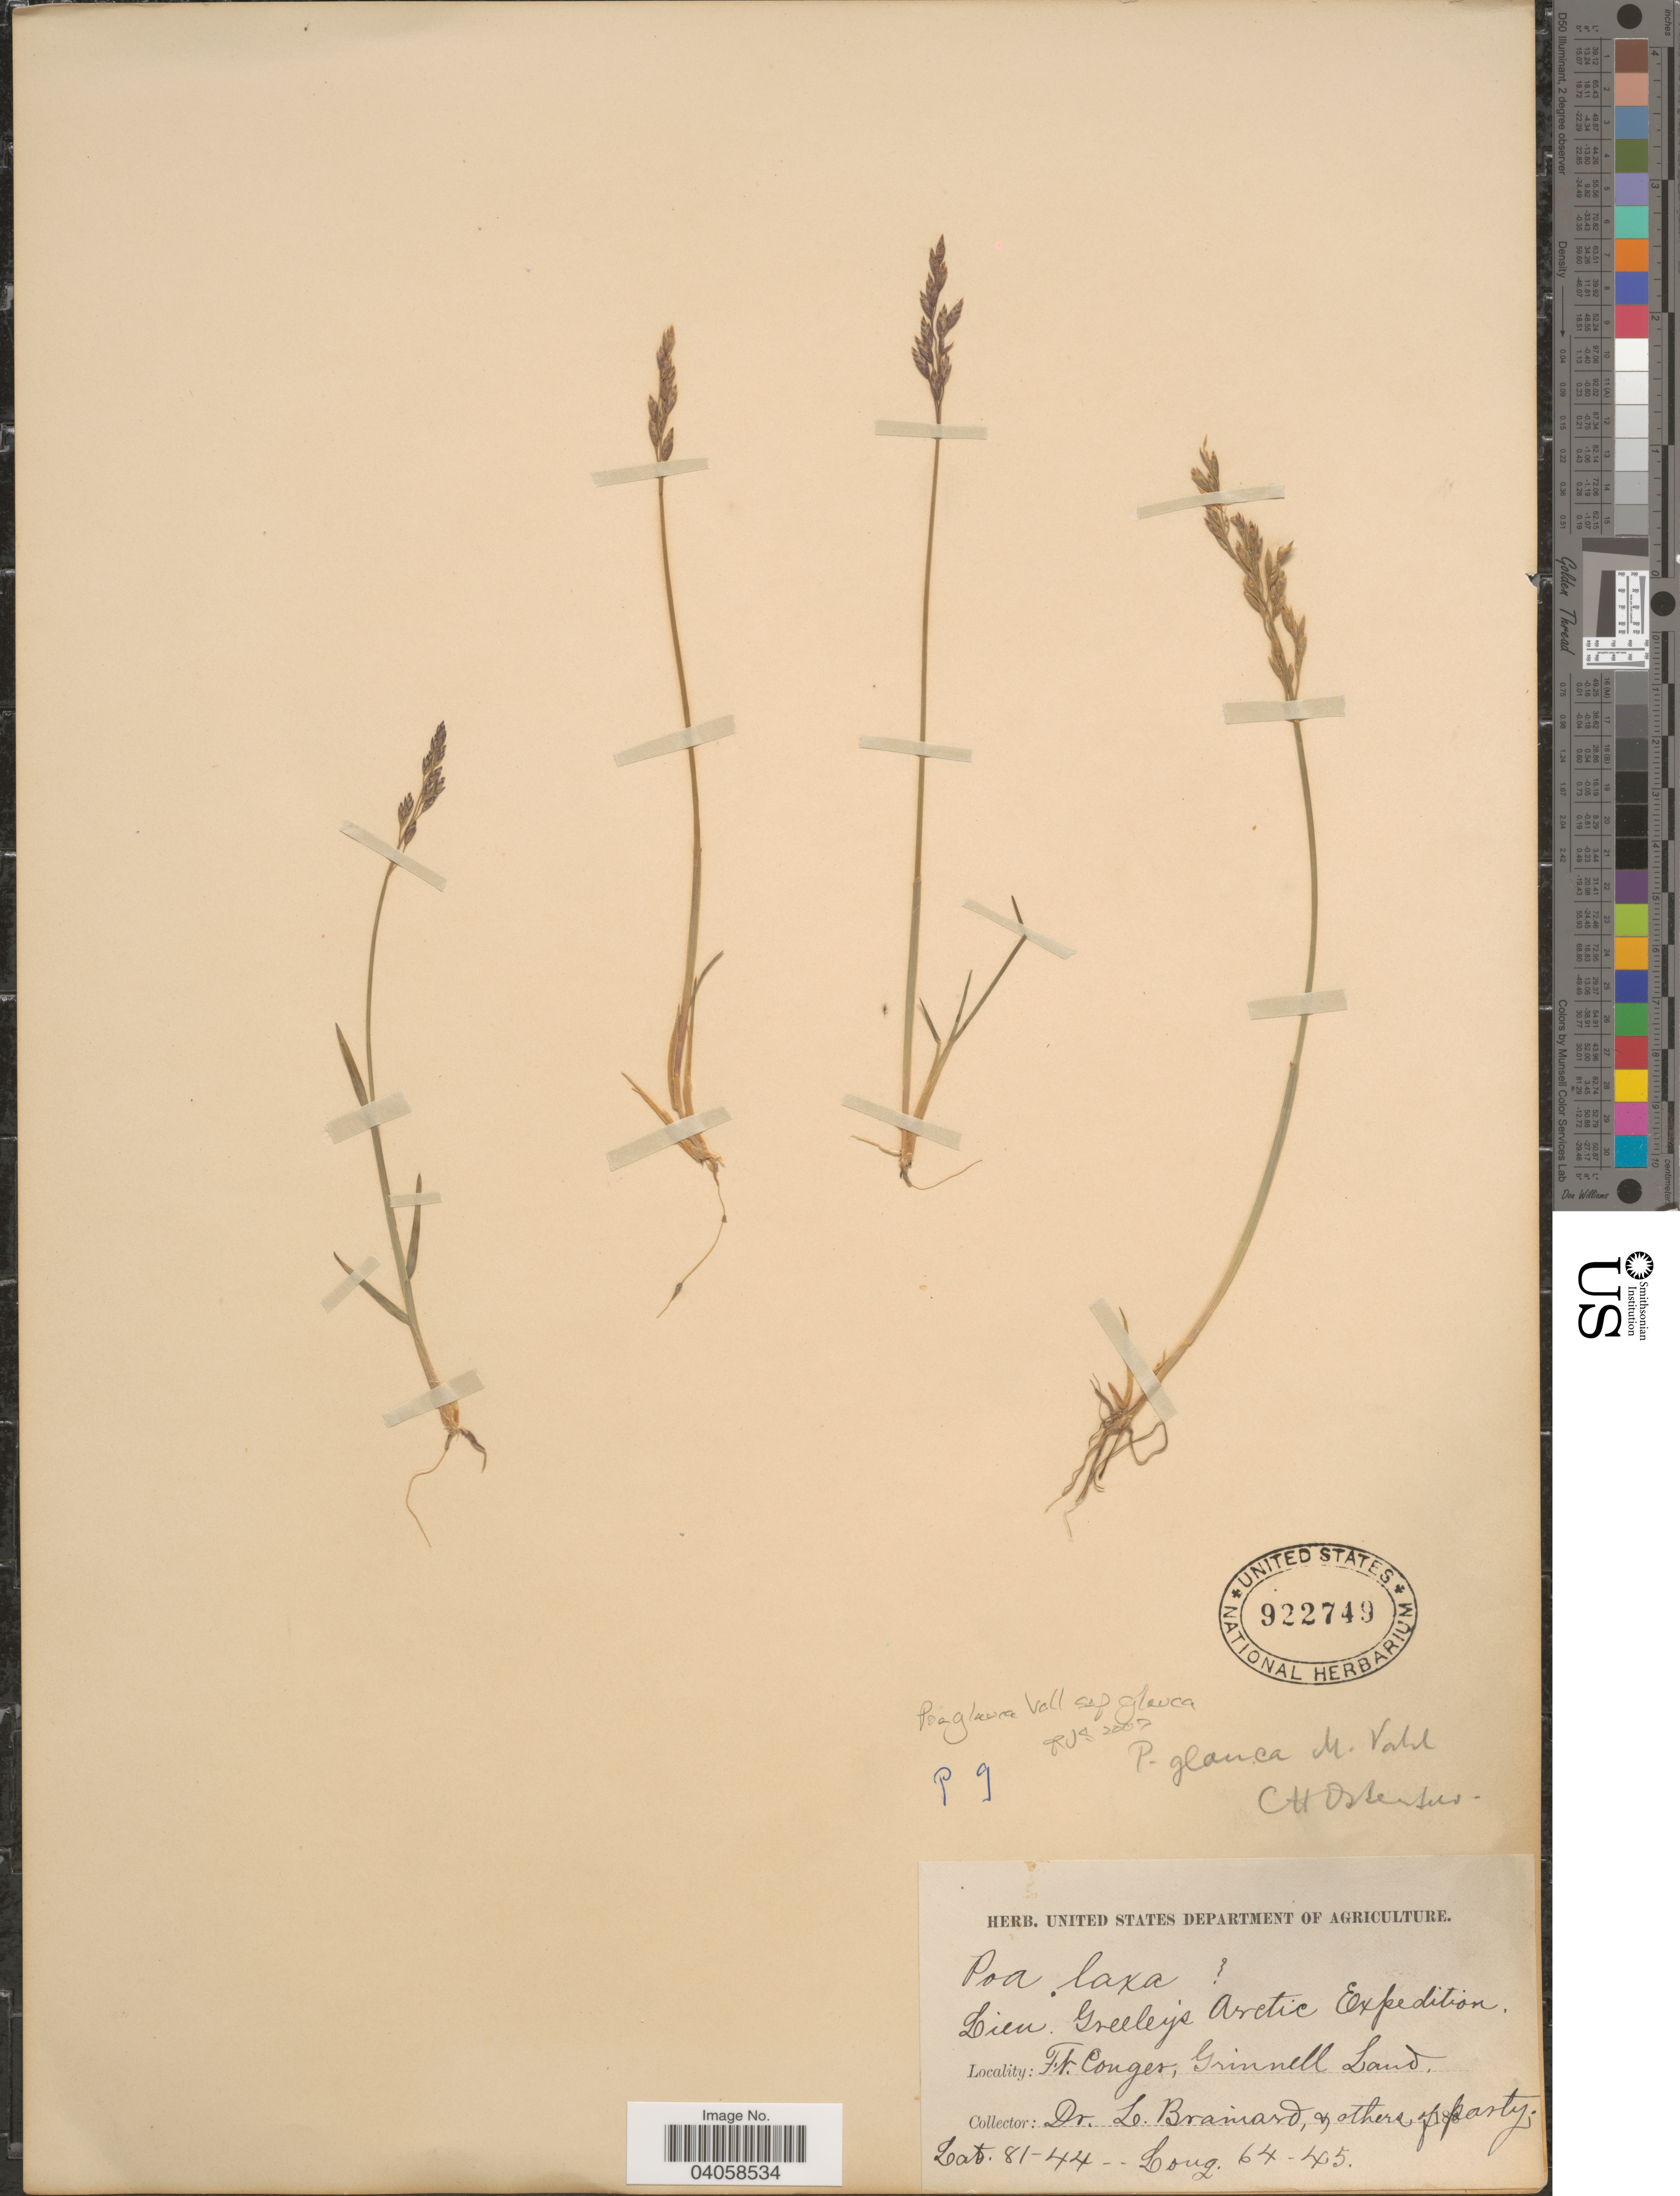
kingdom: Plantae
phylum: Tracheophyta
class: Liliopsida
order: Poales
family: Poaceae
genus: Poa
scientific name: Poa glauca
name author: Vahl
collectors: D. Brainard & et al.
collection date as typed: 188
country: Canada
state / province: Nunavut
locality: Ft. Conger, Grinnell Land.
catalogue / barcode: US 922749